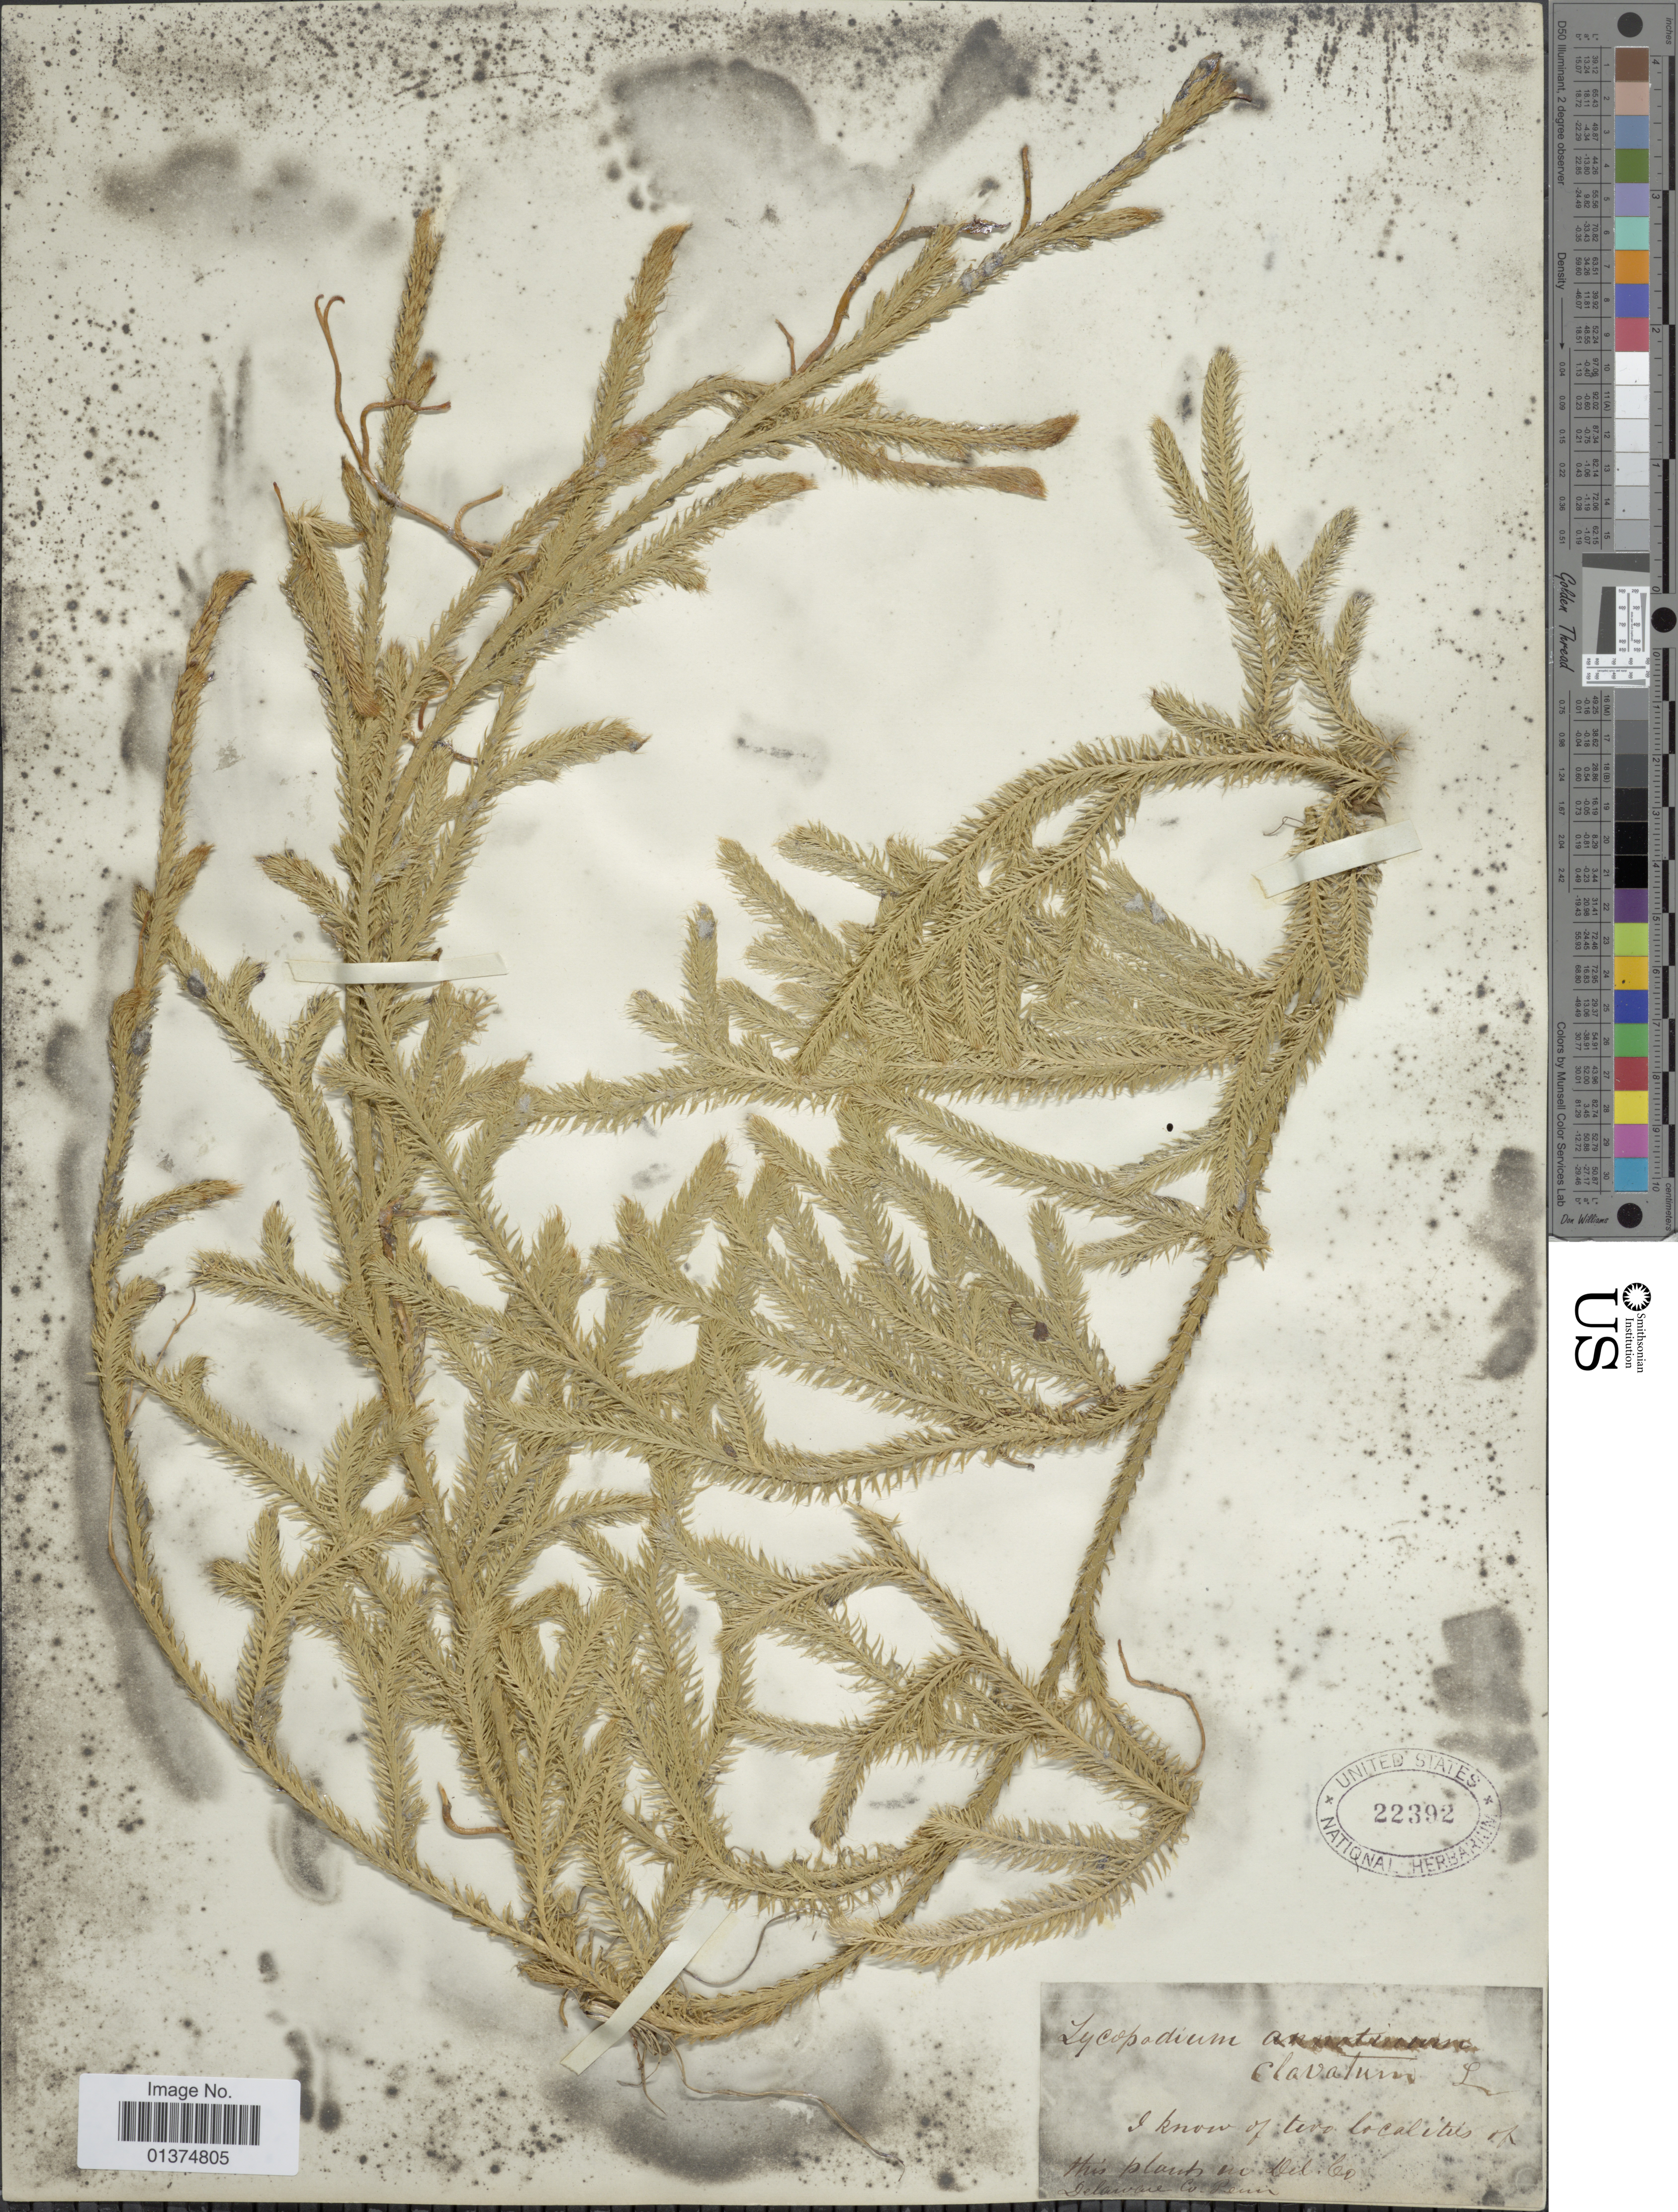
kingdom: Plantae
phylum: Tracheophyta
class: Lycopodiopsida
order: Lycopodiales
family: Lycopodiaceae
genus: Lycopodium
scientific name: Lycopodium clavatum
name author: L.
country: United States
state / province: Pennsylvania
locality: Delaware Co.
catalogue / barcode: US 22392